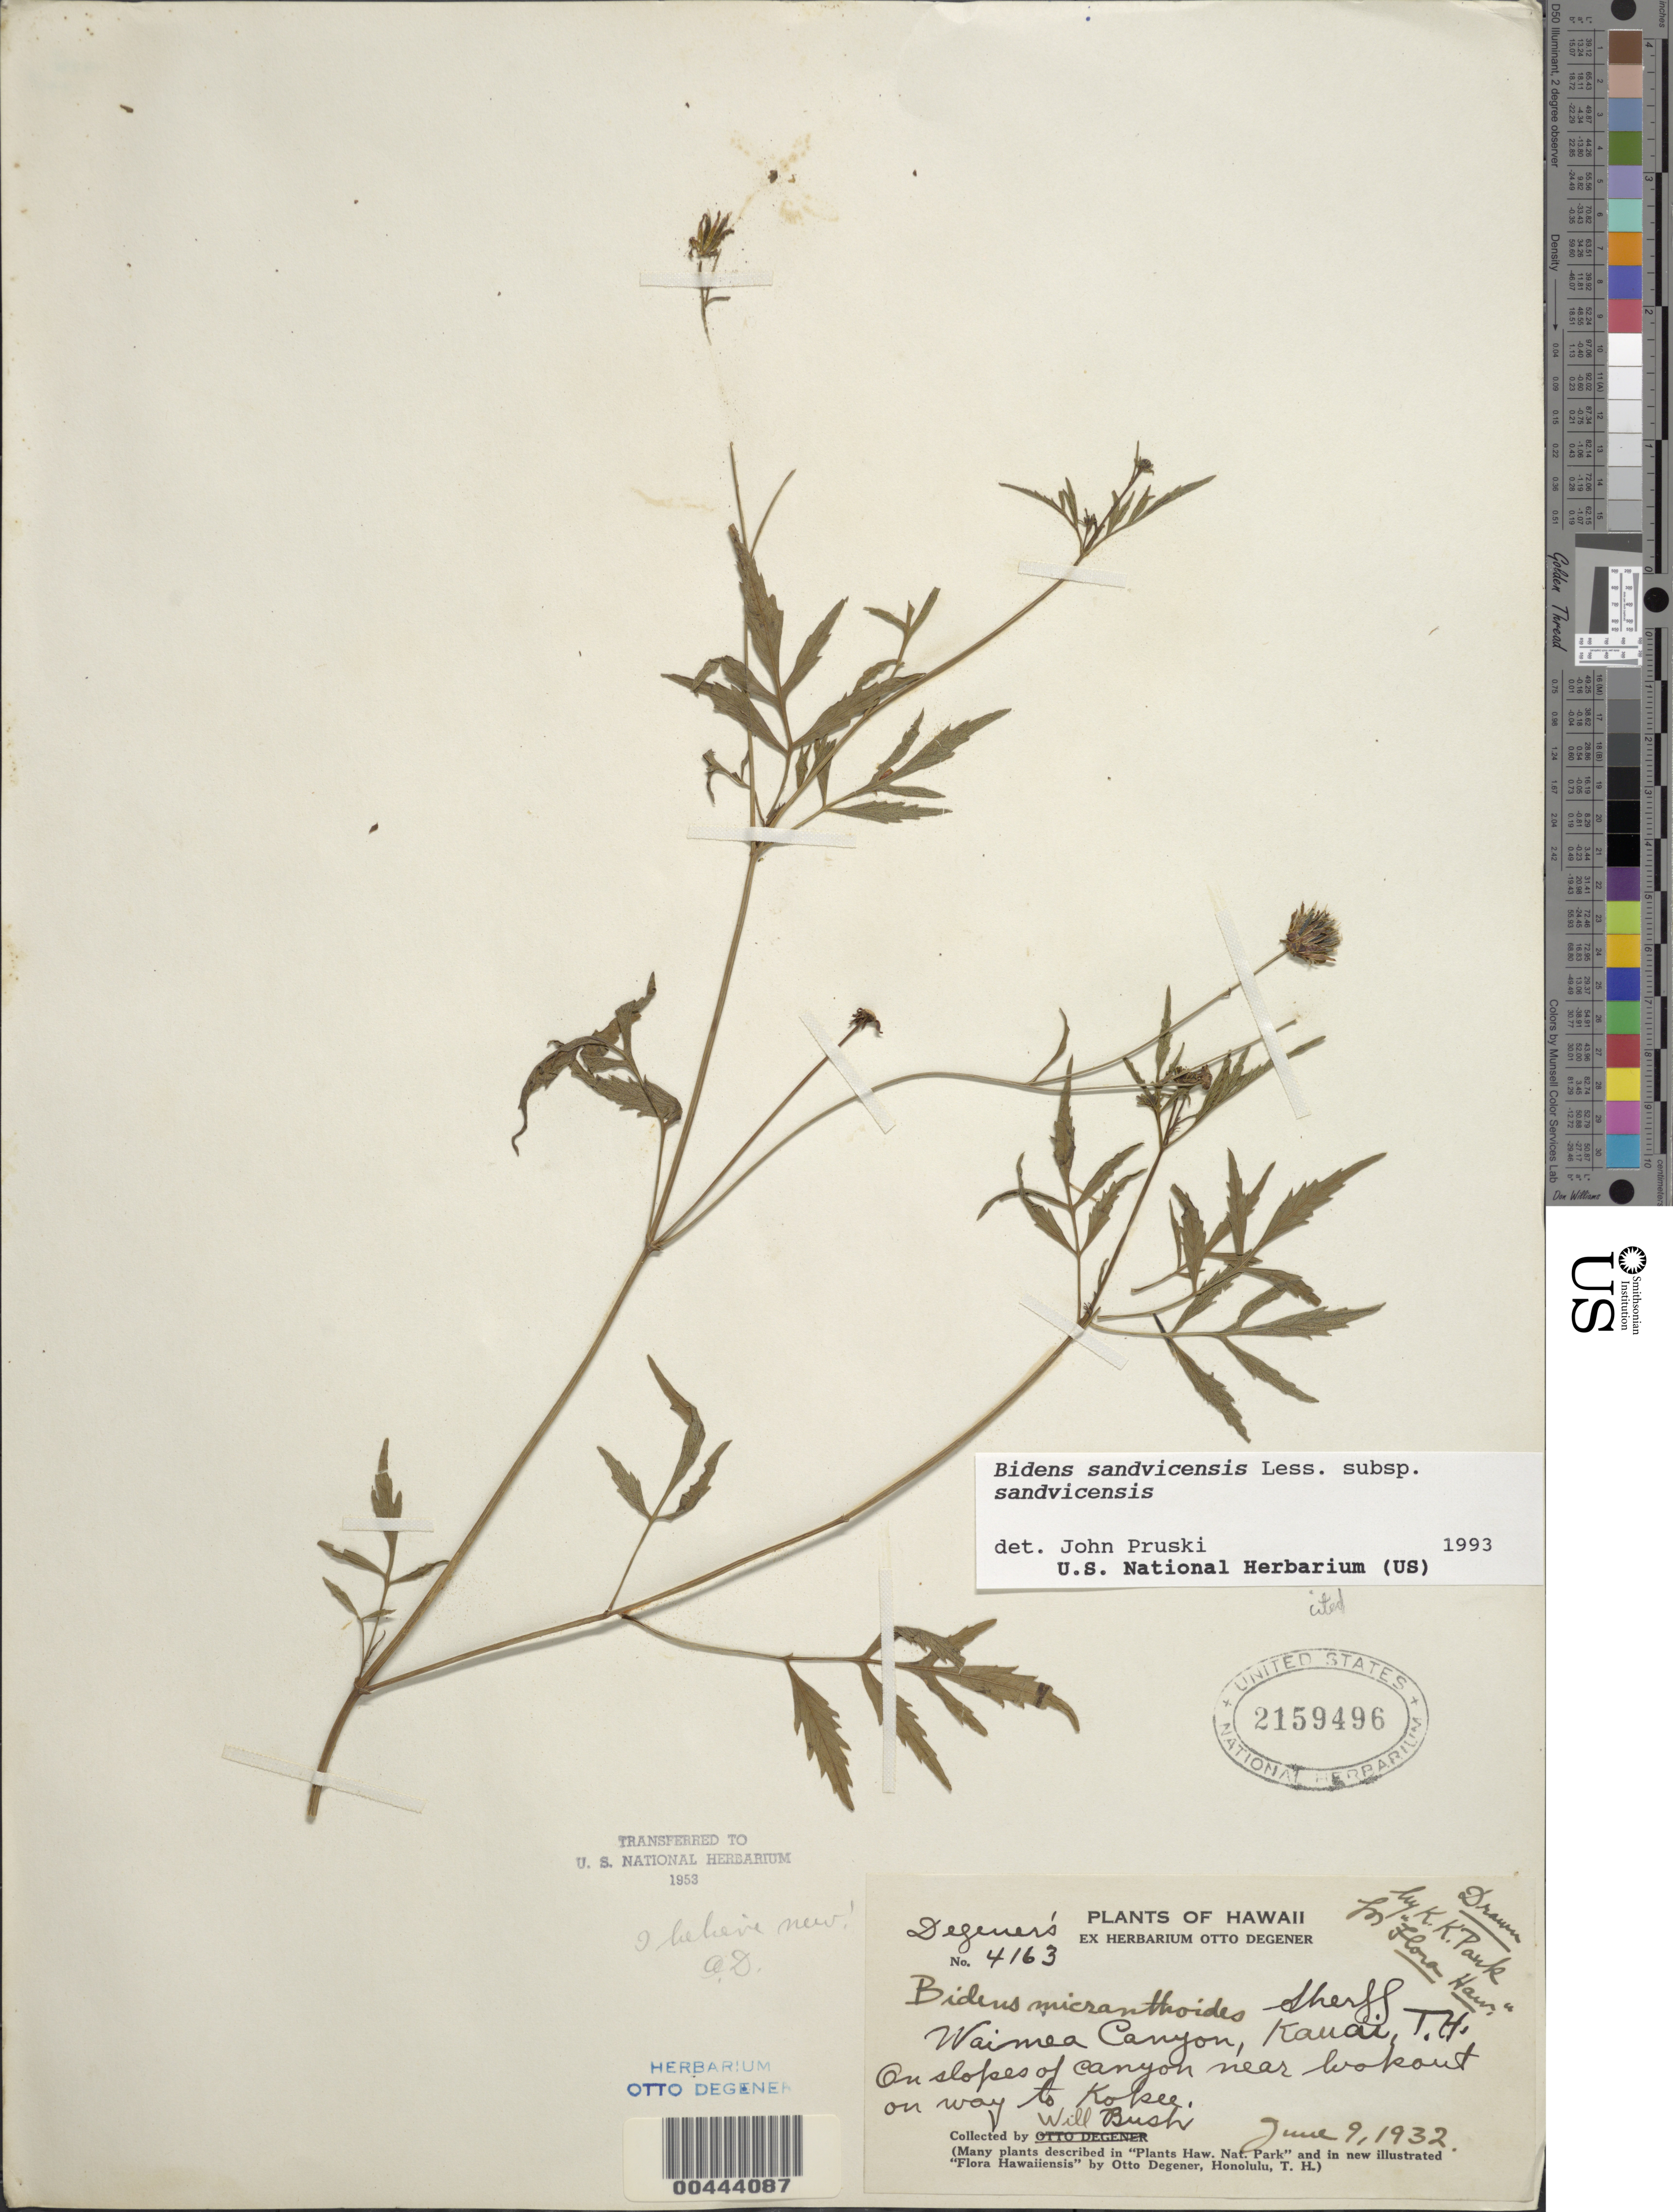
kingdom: Plantae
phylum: Tracheophyta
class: Magnoliopsida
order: Asterales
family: Asteraceae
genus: Bidens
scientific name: Bidens sandvicensis subsp. sandvicensis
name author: Less.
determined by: Pruski, J. F.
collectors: W. Bush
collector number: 4163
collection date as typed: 9 Jun 1932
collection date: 1932-06-09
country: United States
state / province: Hawaii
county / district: Kauai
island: Kaua'i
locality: Waimea Canyon, on slopes of canyon near lookout on way to Kokee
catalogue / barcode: US 2159496